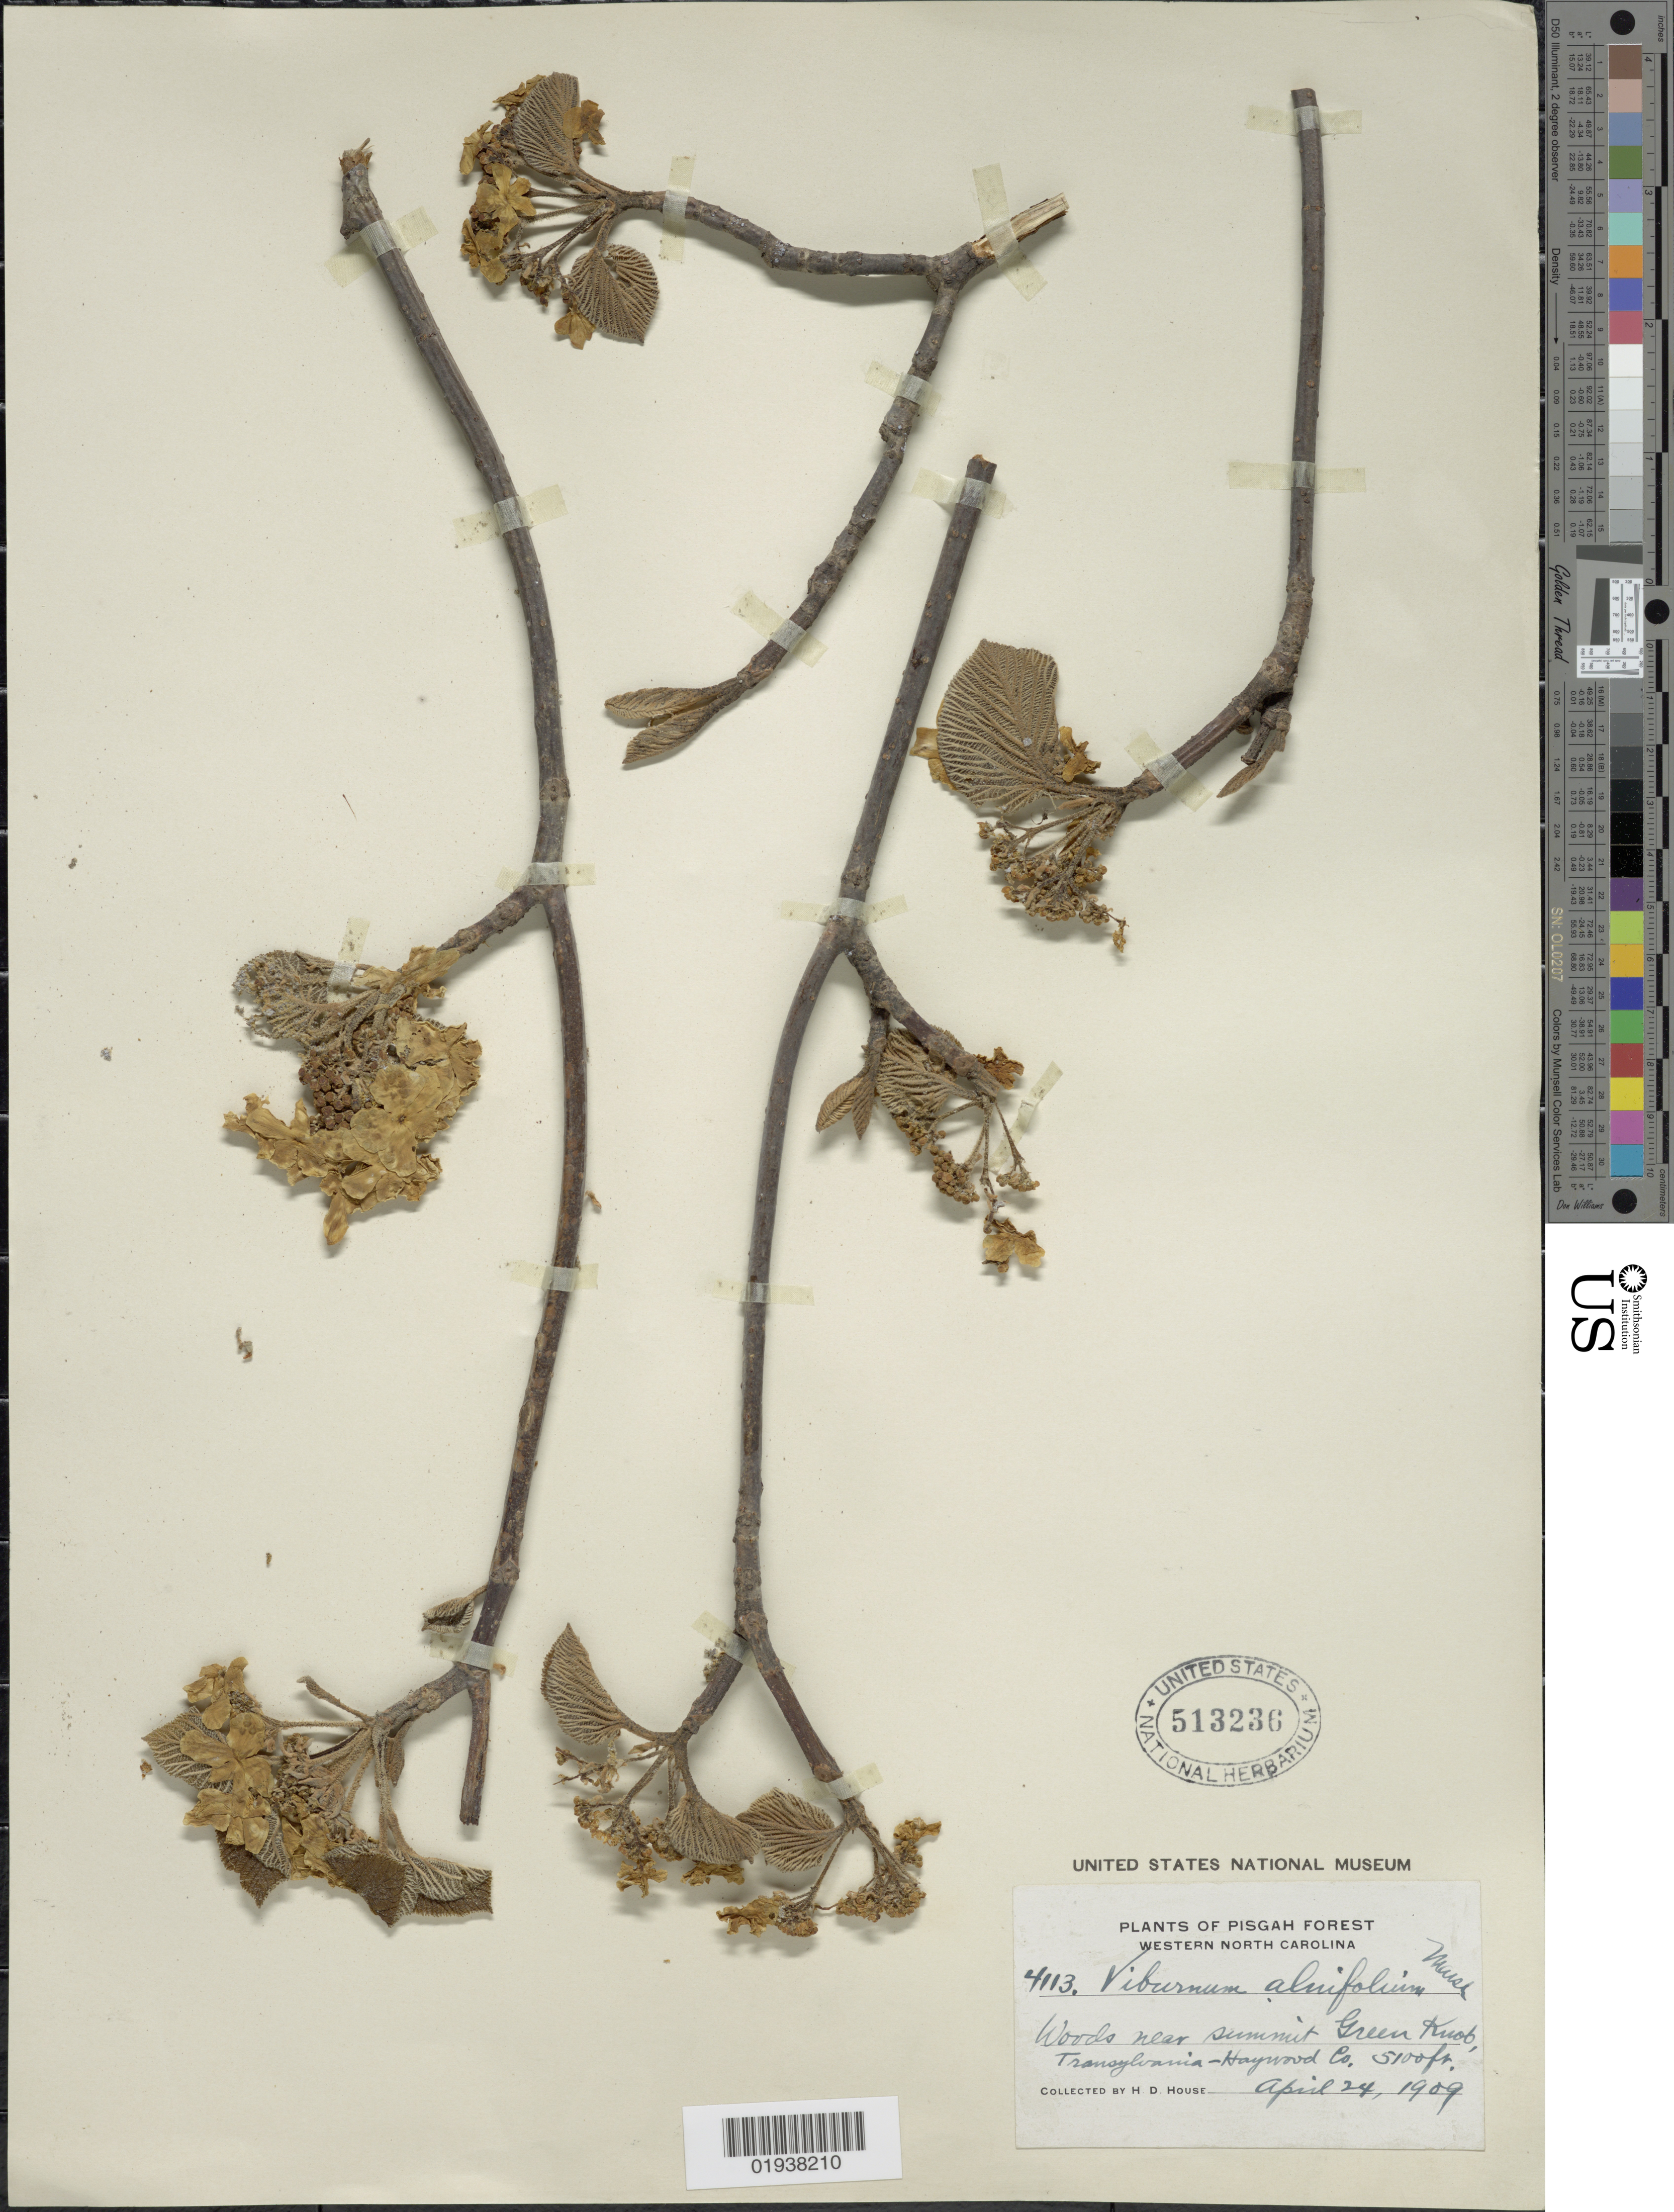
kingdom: Plantae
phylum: Tracheophyta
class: Magnoliopsida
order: Dipsacales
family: Viburnaceae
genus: Viburnum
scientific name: Viburnum alnifolium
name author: Marshall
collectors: H. D. House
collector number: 4113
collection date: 1909-04-24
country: United States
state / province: North Carolina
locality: Pisgah Forest. Western North Carolina. Woods near summit Green Knob, Transylvania - Haywood Co.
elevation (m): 1554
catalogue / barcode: US 513236